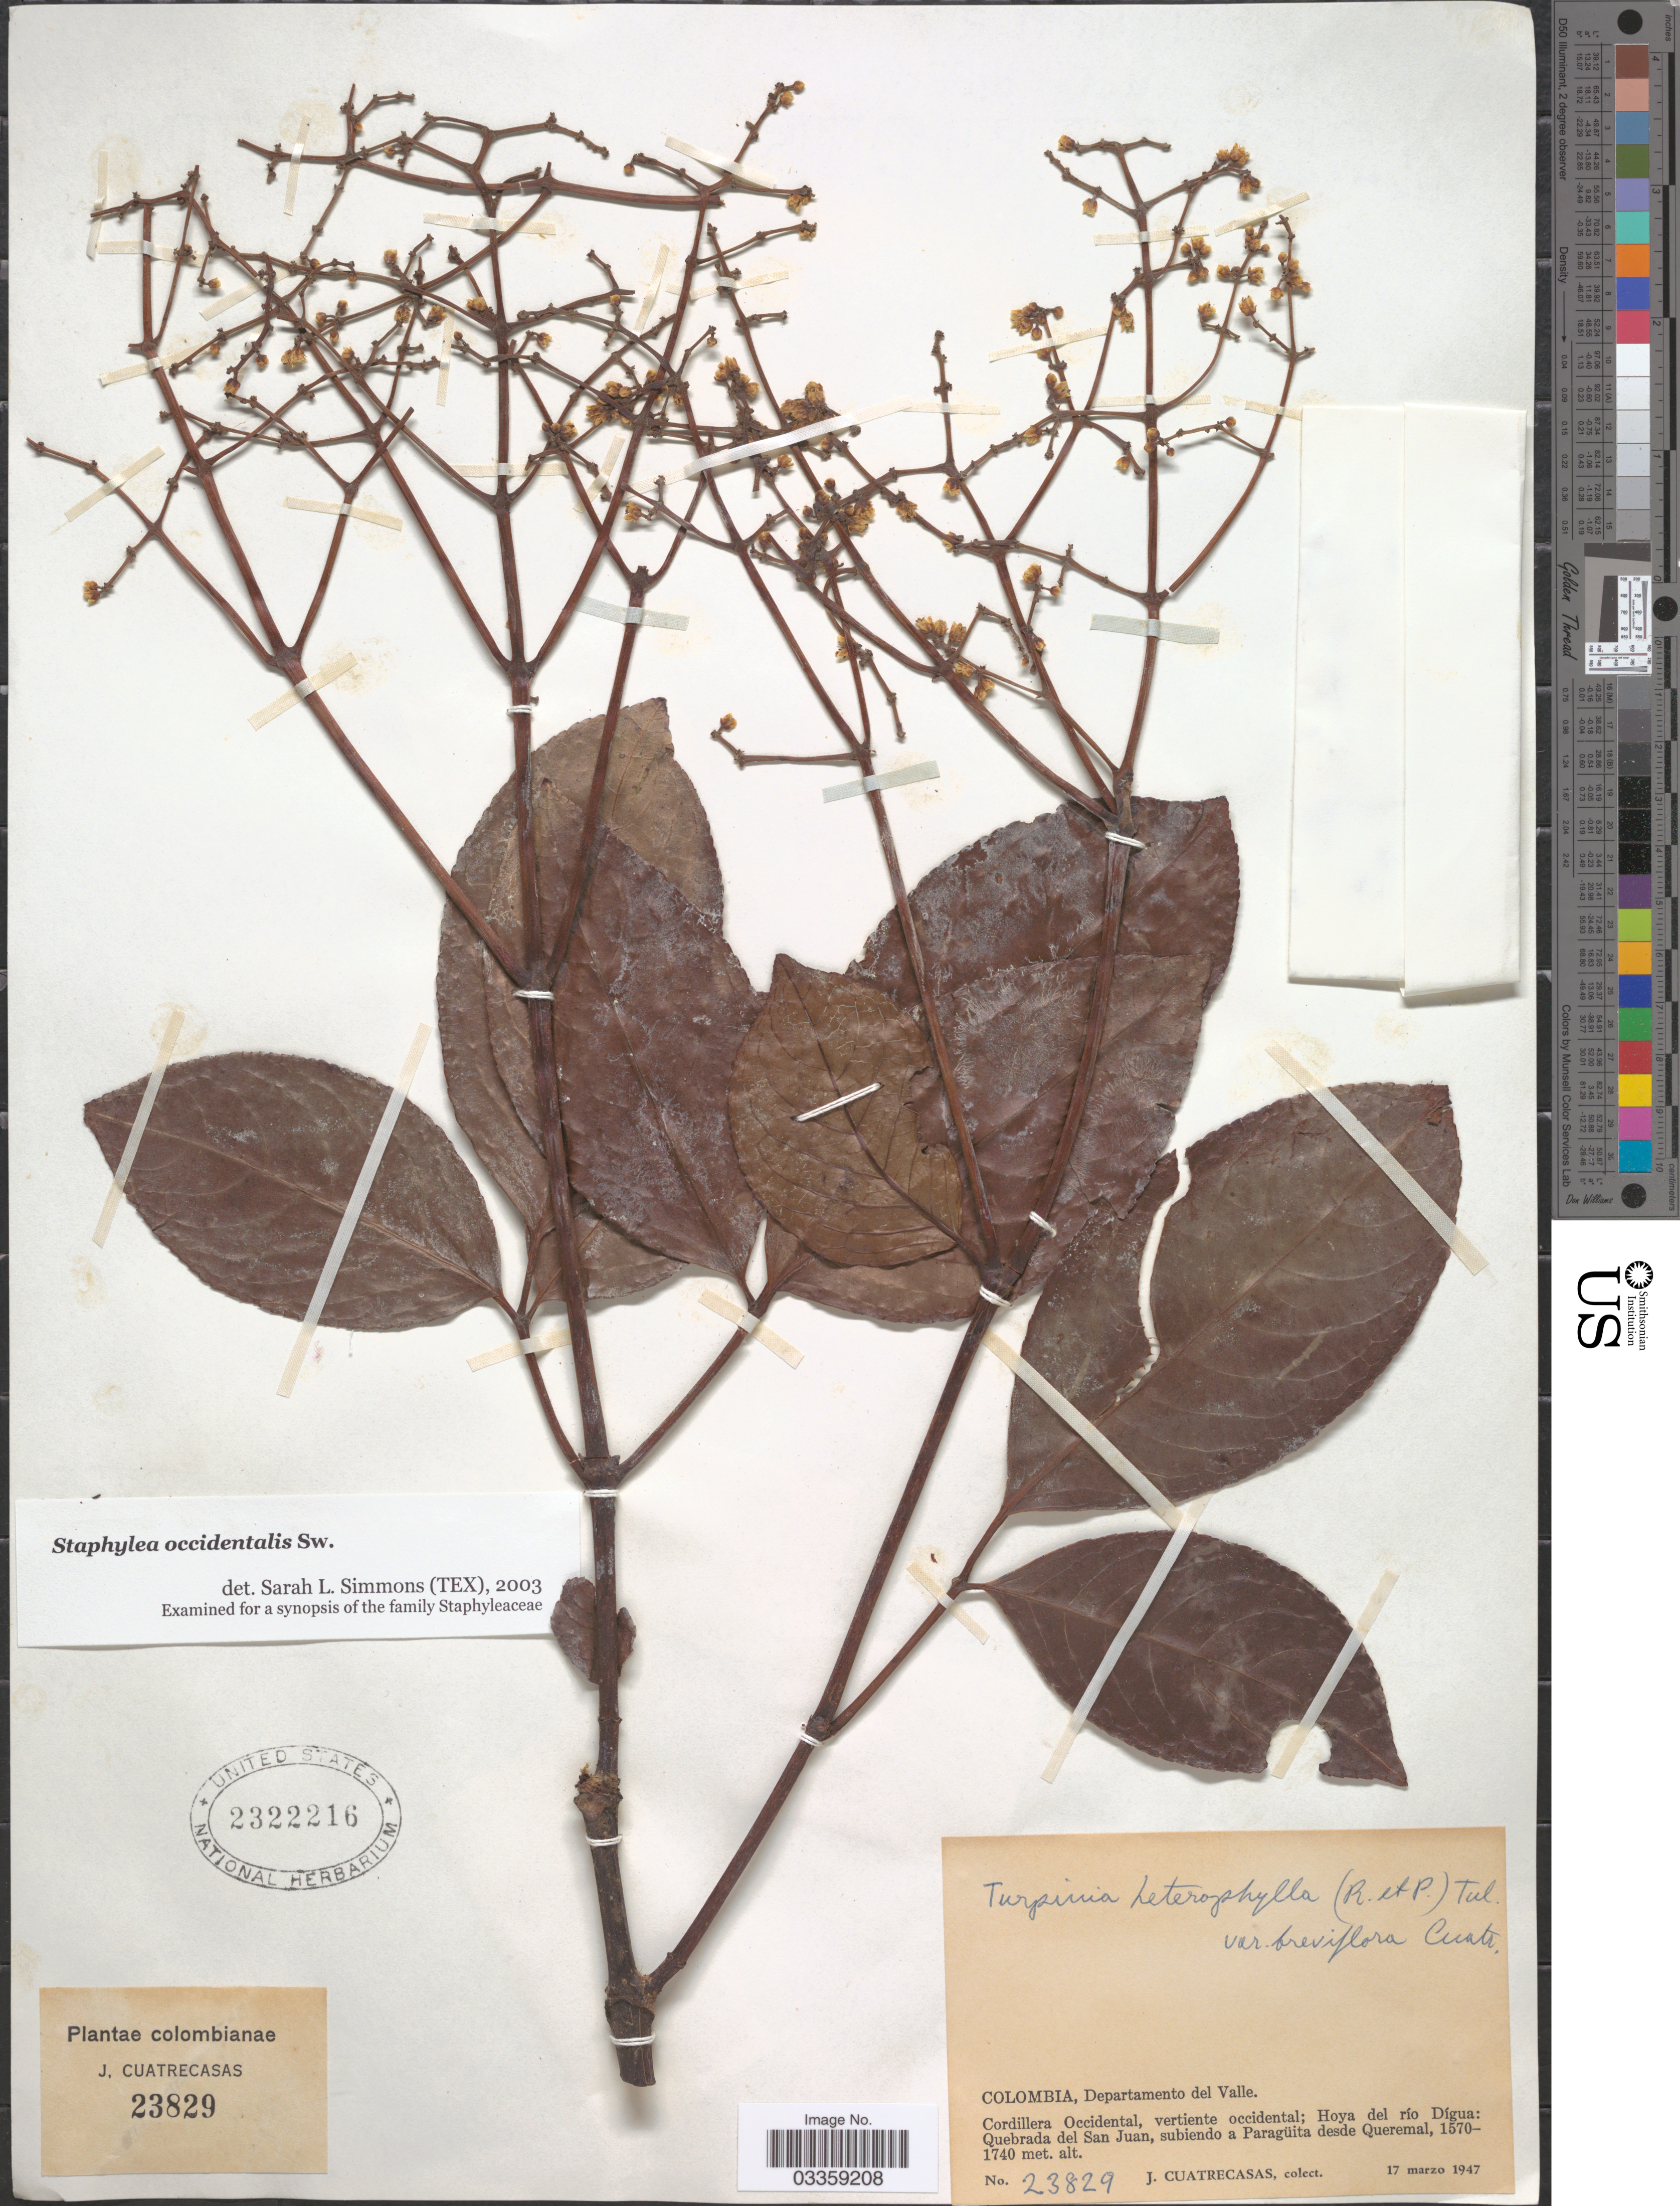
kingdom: Plantae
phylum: Tracheophyta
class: Magnoliopsida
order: Crossosomatales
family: Staphyleaceae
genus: Turpinia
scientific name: Turpinia occidentalis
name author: (Sw.) G. Don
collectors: J. Cuatrecasas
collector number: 23829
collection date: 1947-03-17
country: Colombia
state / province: Valle del Cauca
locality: Departamento del Valle. Cordillera Occidental, vertiente occidental; Hoya del río Dígua: Quebrada del San Juan, subiendo a Paragüita desde Queremal.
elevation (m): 1570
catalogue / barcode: US 2322216